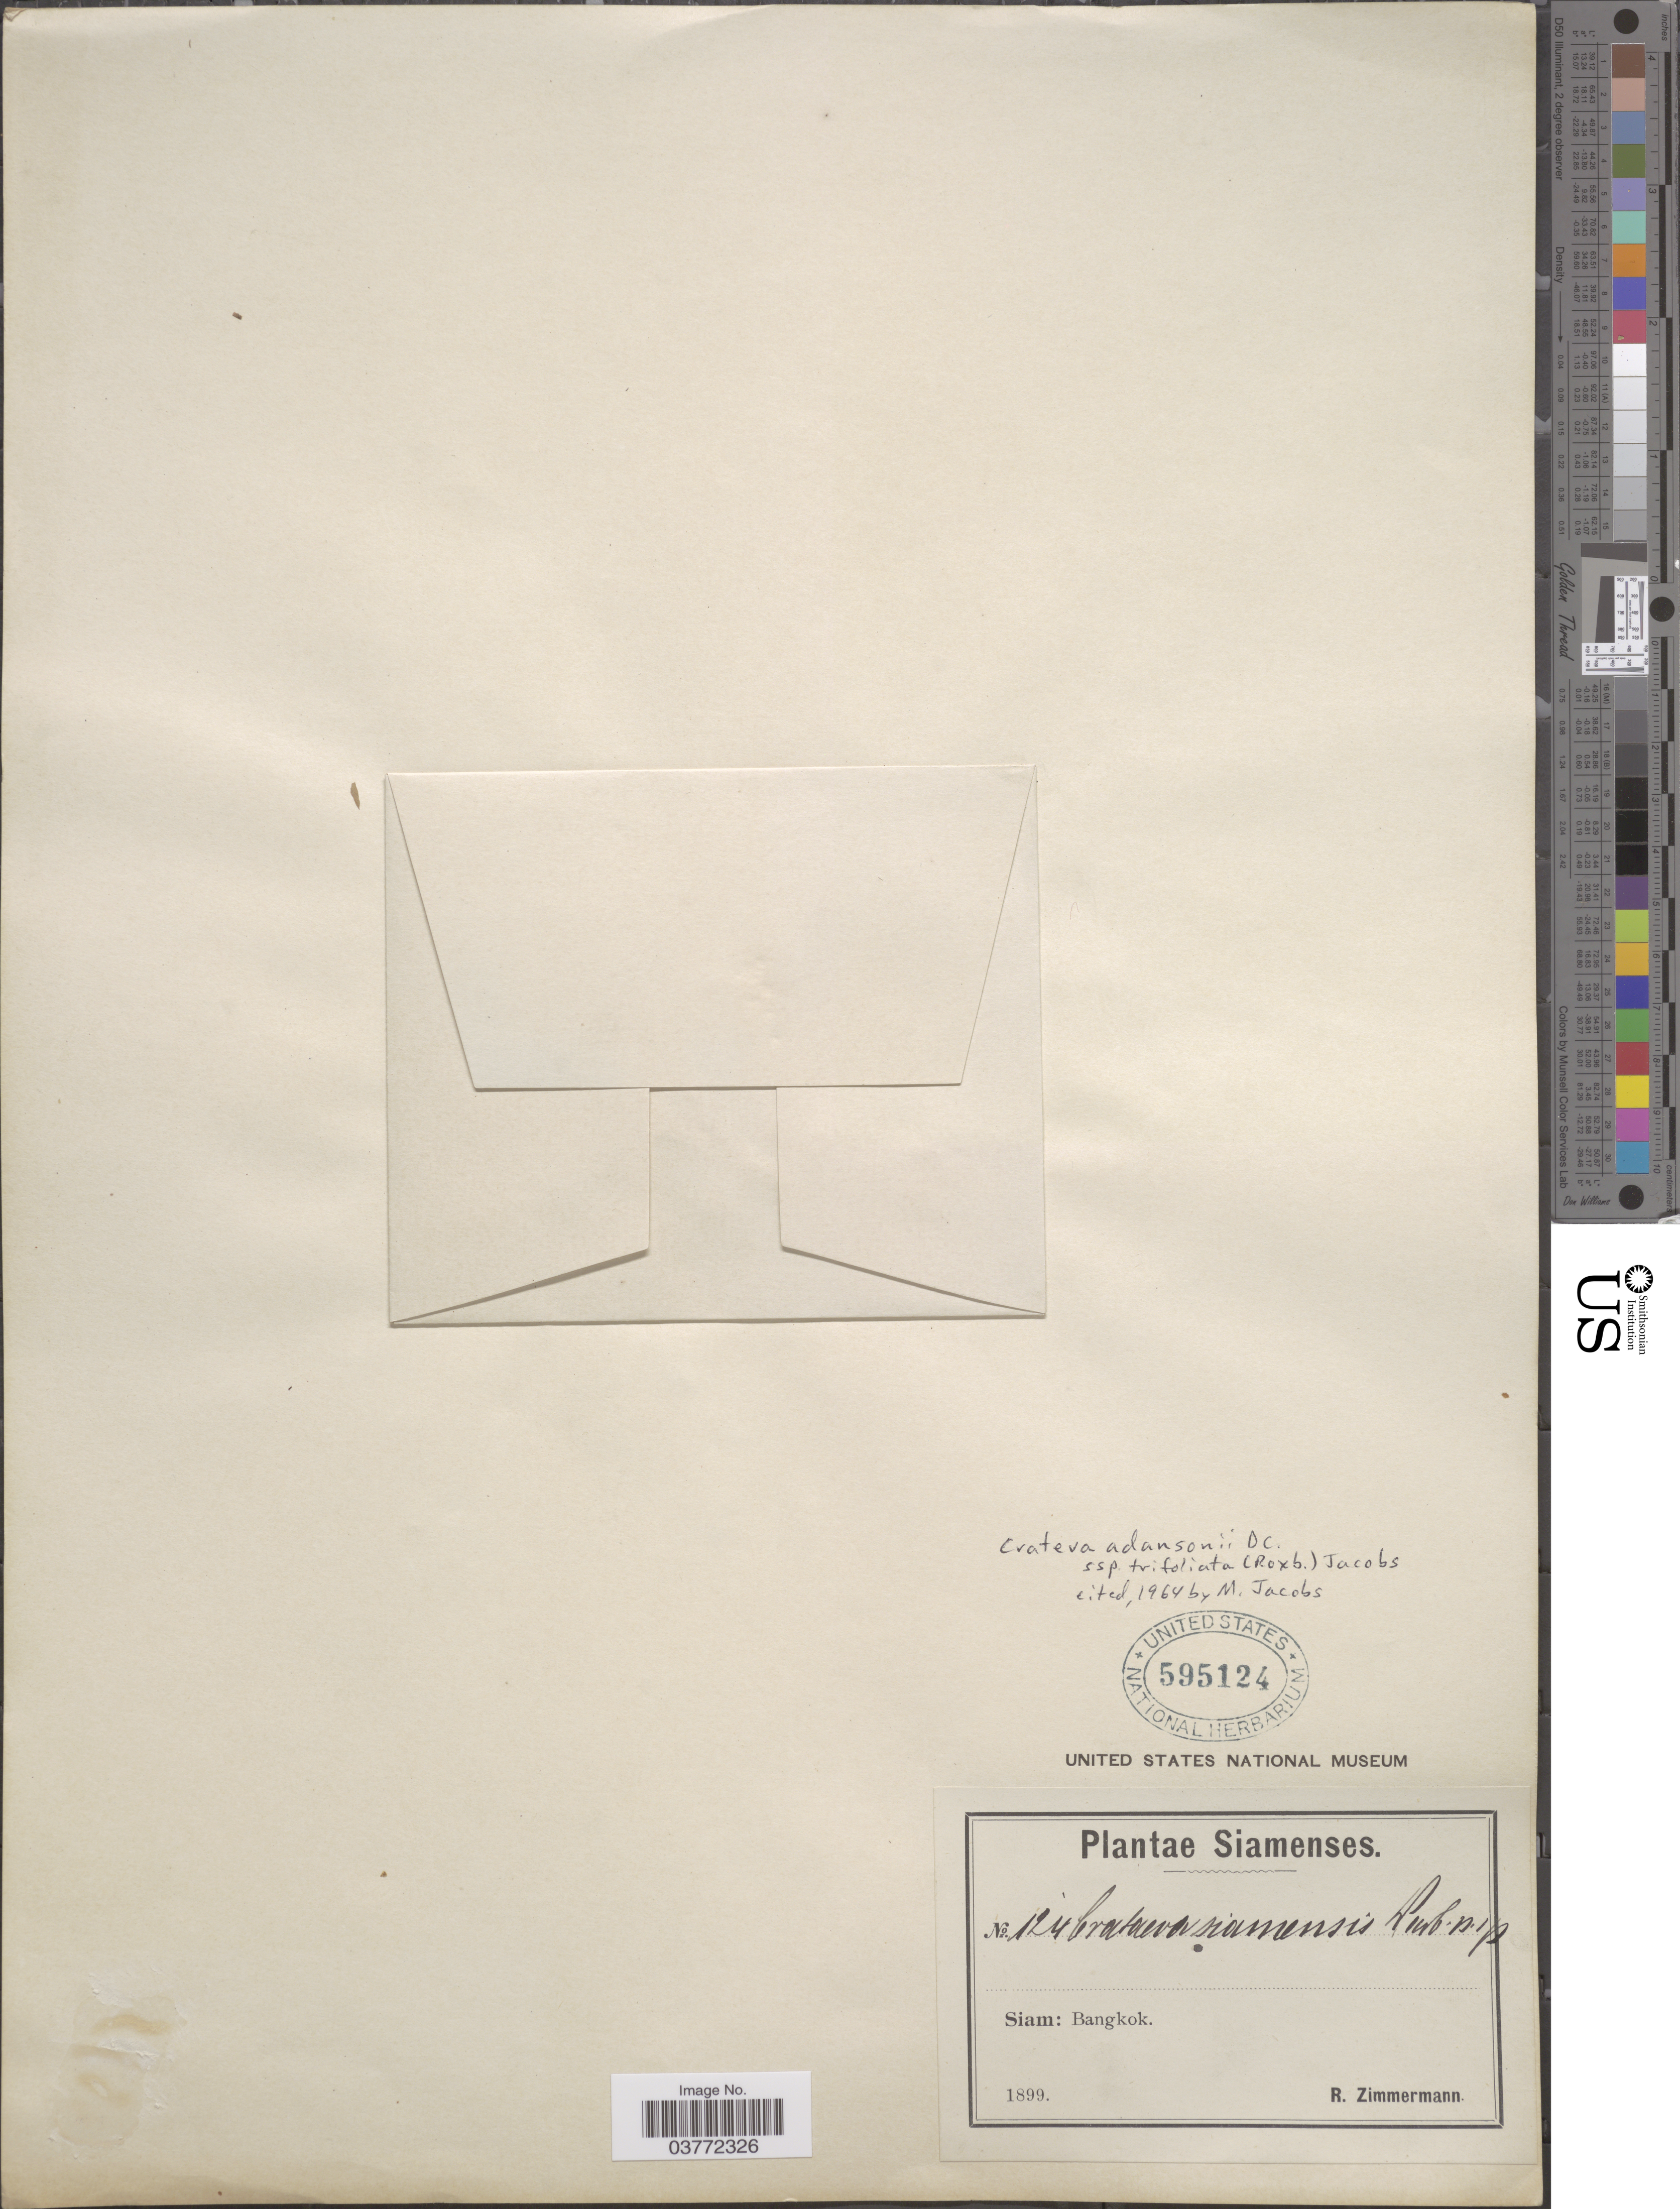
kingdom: Plantae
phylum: Tracheophyta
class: Magnoliopsida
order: Brassicales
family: Capparaceae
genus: Crateva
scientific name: Crateva adansonii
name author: DC.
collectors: R. Zimmermann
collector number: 124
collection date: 1899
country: Thailand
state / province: Bangkok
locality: Siam.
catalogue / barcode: US 595124